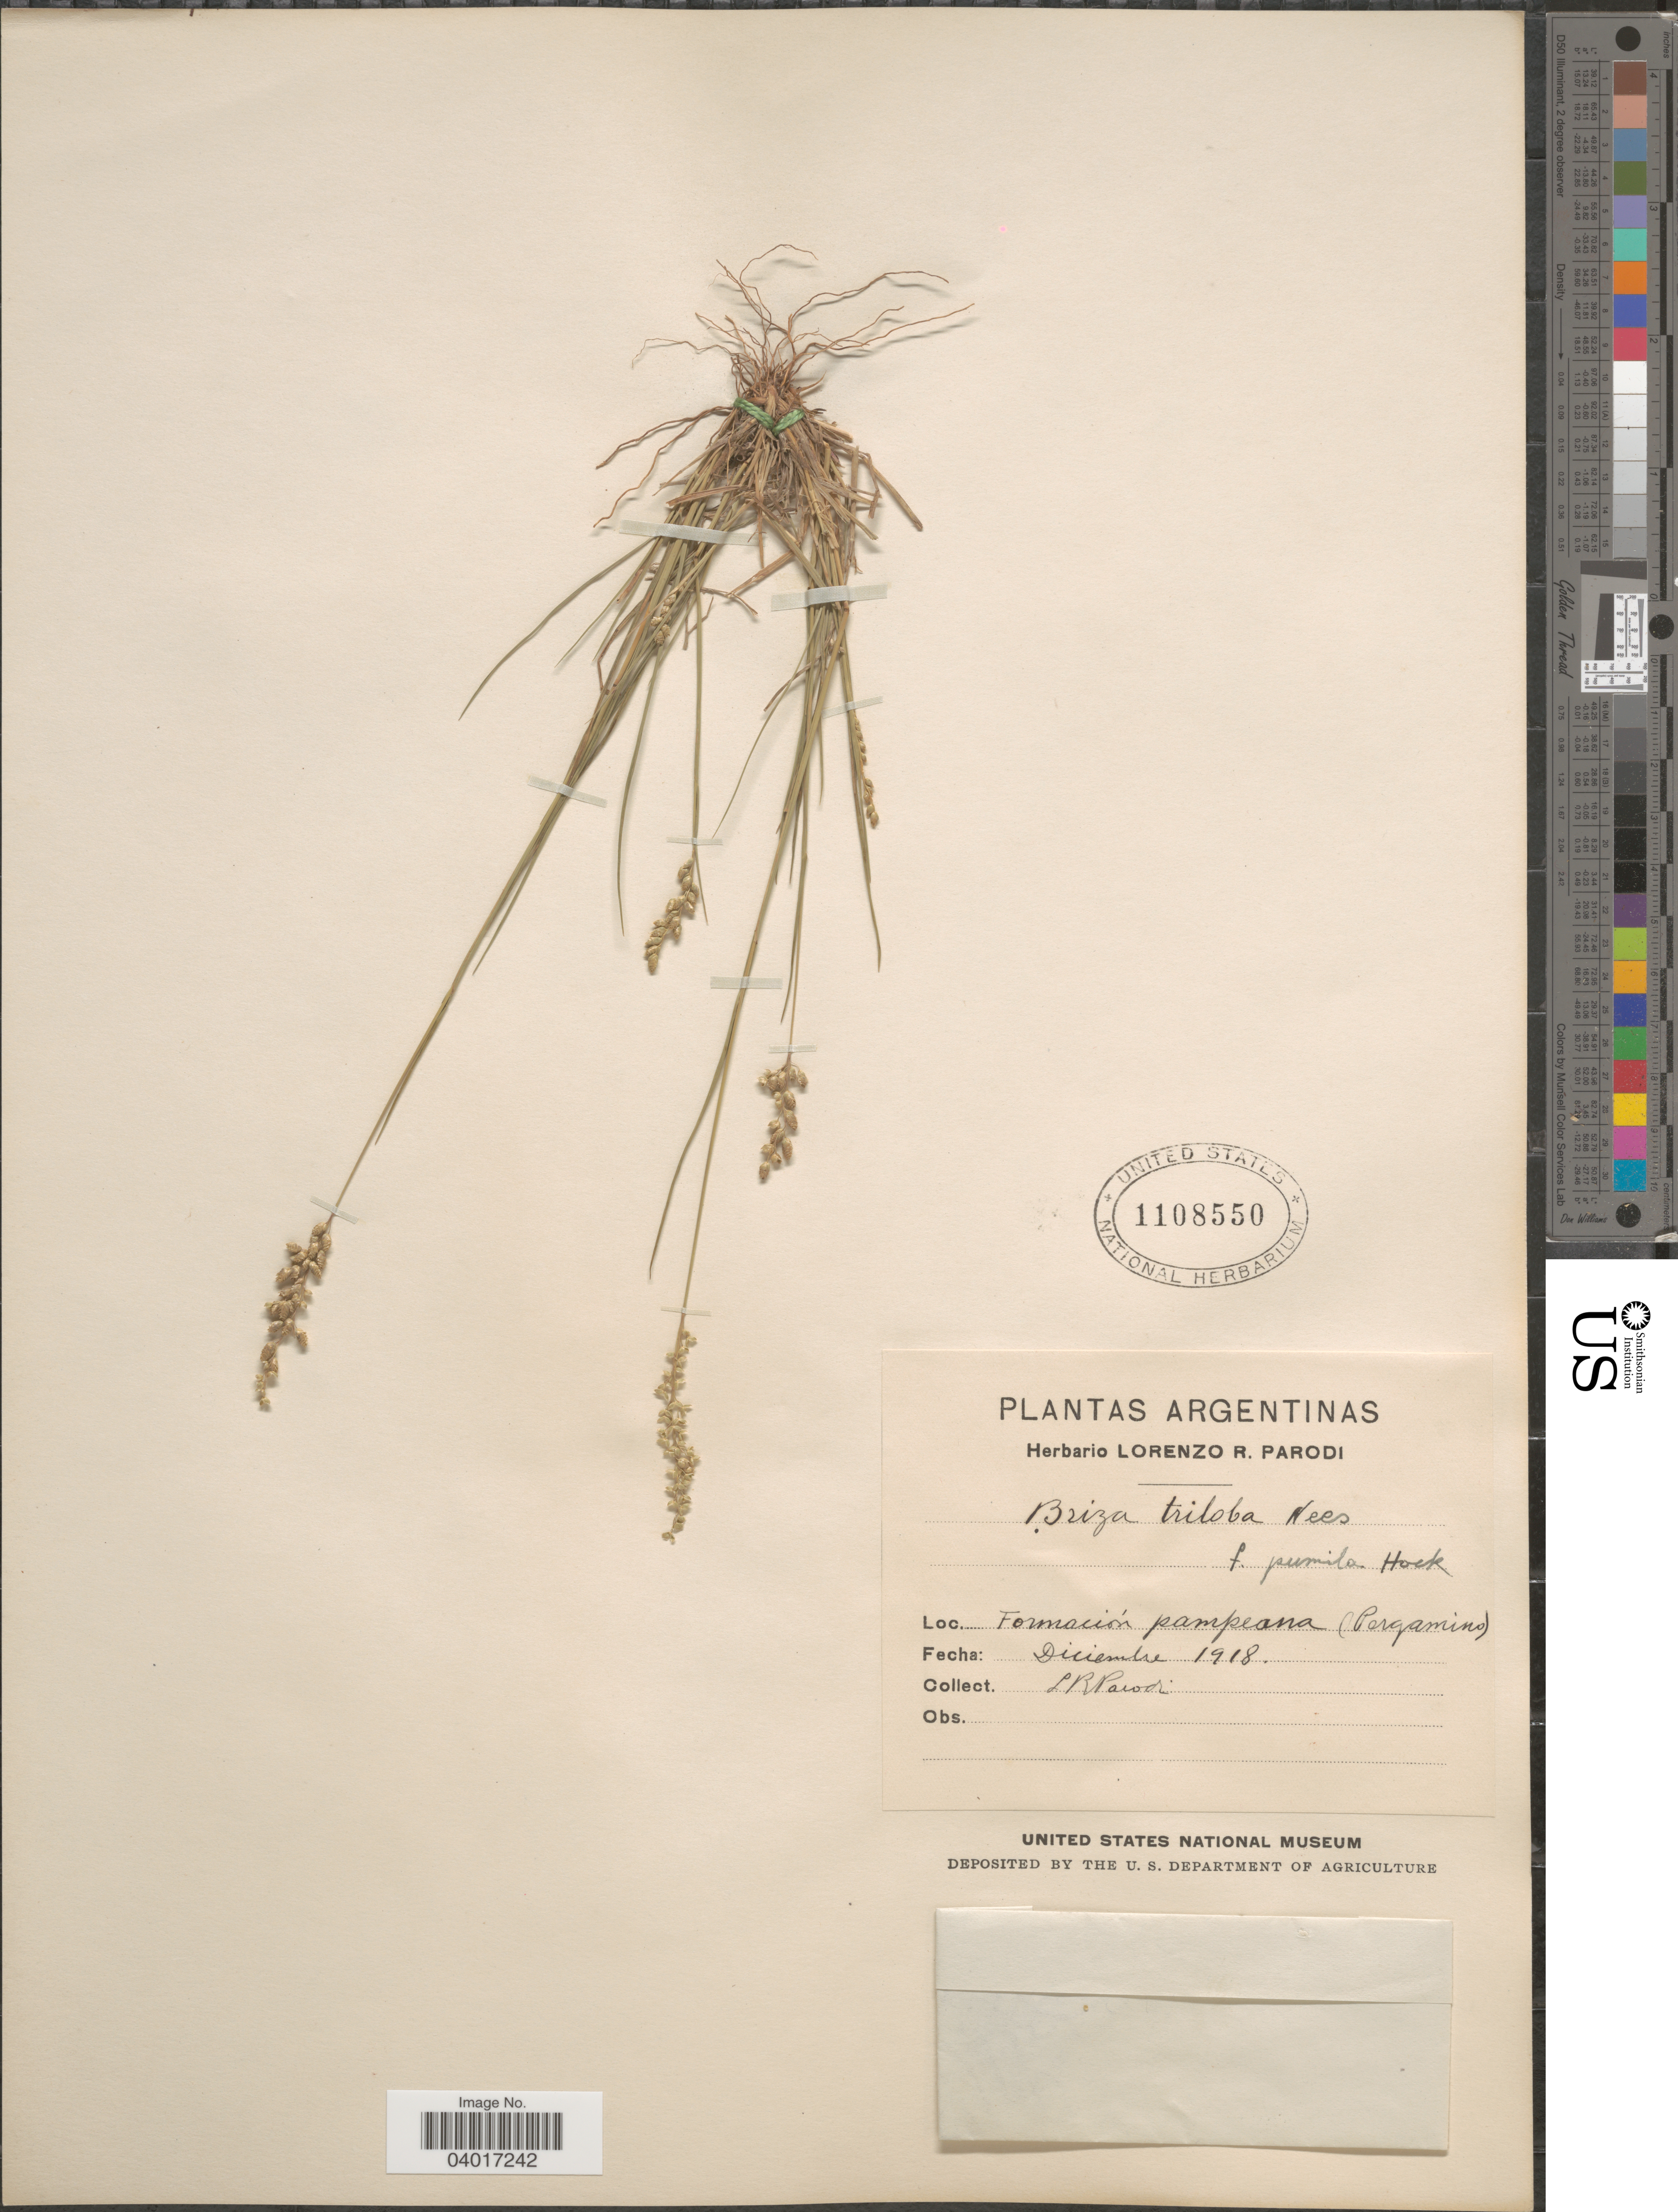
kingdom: Plantae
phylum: Tracheophyta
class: Liliopsida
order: Poales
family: Poaceae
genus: Chascolytrum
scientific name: Chascolytrum subaristatum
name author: (Lam.) Desv.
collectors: L. R. Parodi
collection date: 1918-12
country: Argentina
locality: Formación pampeana (Pergamino).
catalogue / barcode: US 1108550